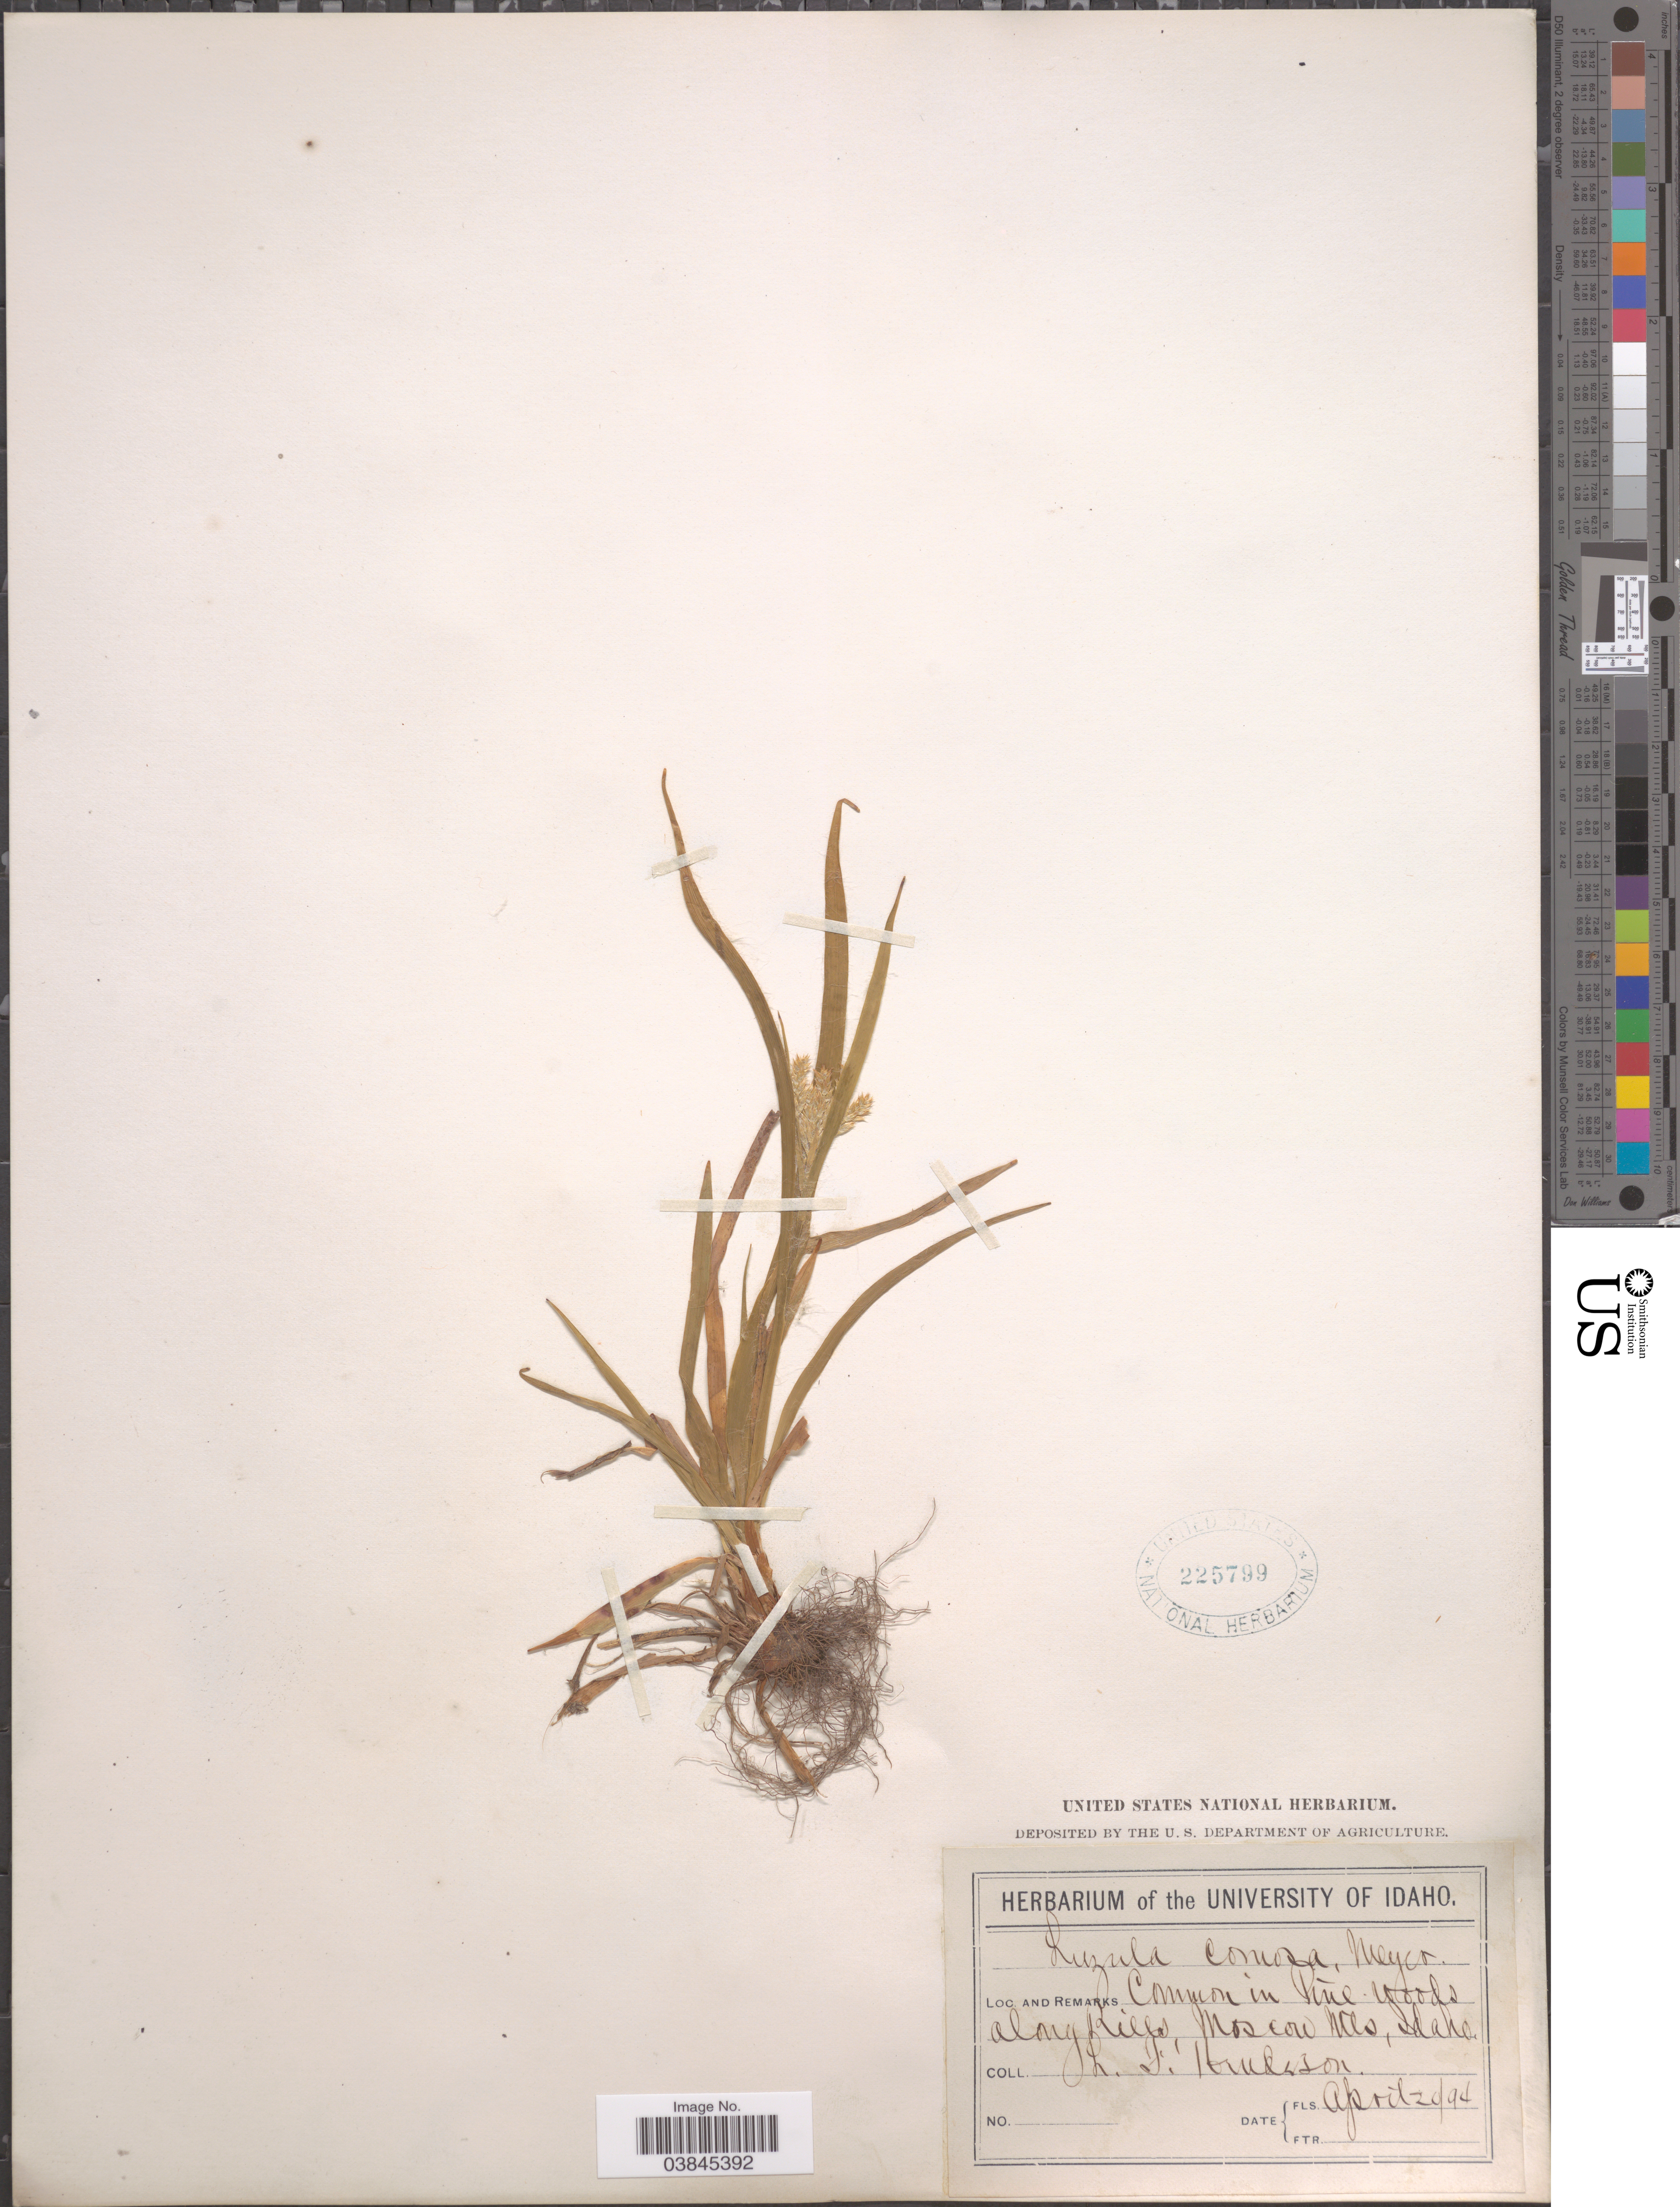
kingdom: Plantae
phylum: Tracheophyta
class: Liliopsida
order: Poales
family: Juncaceae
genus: Luzula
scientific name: Luzula campestris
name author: (L.) DC.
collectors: L. Henderson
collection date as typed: Transcribed d/m/y: 20/4/94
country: United States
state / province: Idaho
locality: Common in Pine woods along Hills, Moscow Mts.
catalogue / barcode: US 225799